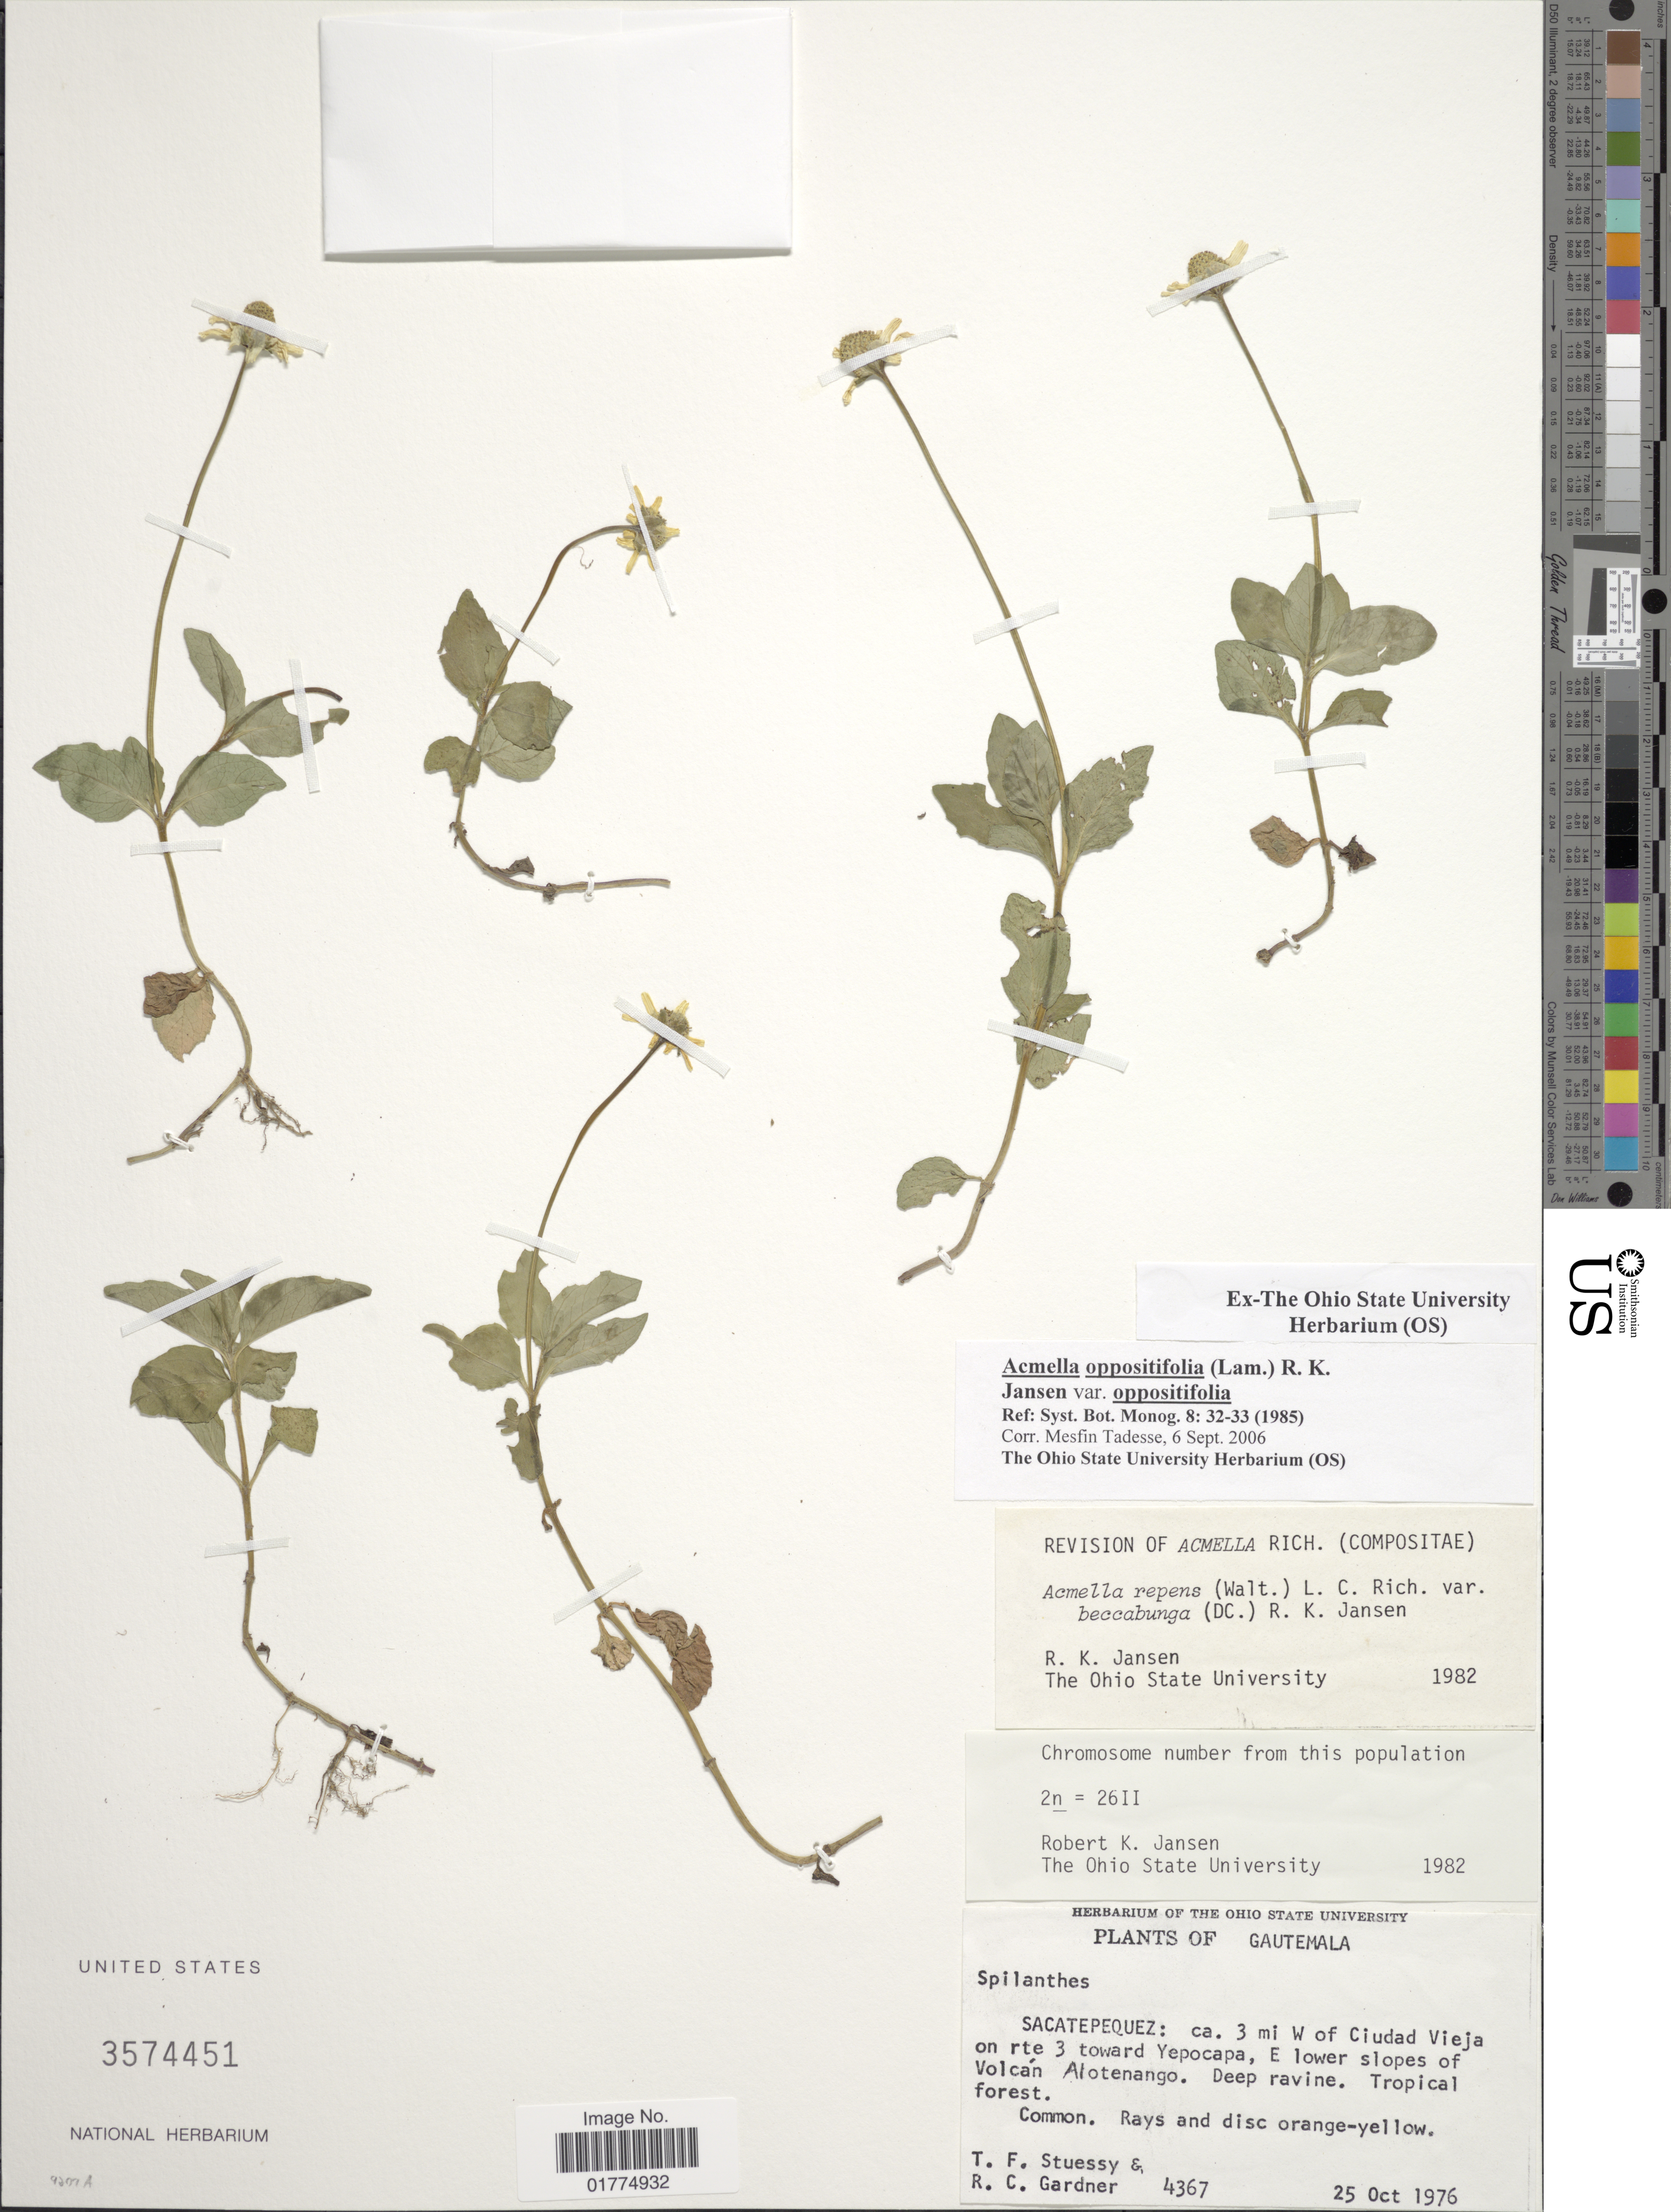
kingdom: Plantae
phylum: Tracheophyta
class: Magnoliopsida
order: Asterales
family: Asteraceae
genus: Acmella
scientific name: Acmella repens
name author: (Walter) Rich.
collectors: T. Stuessy & R. C. Gardner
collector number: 4367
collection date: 1976-10-25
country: Guatemala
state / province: Sacatepéquez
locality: Sacatepequez: ca. 3 mi W of Ciudad Vieja on rte 3 toward Yepocapa, E lower slopes of Volcán Alotenango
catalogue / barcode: US 3574451